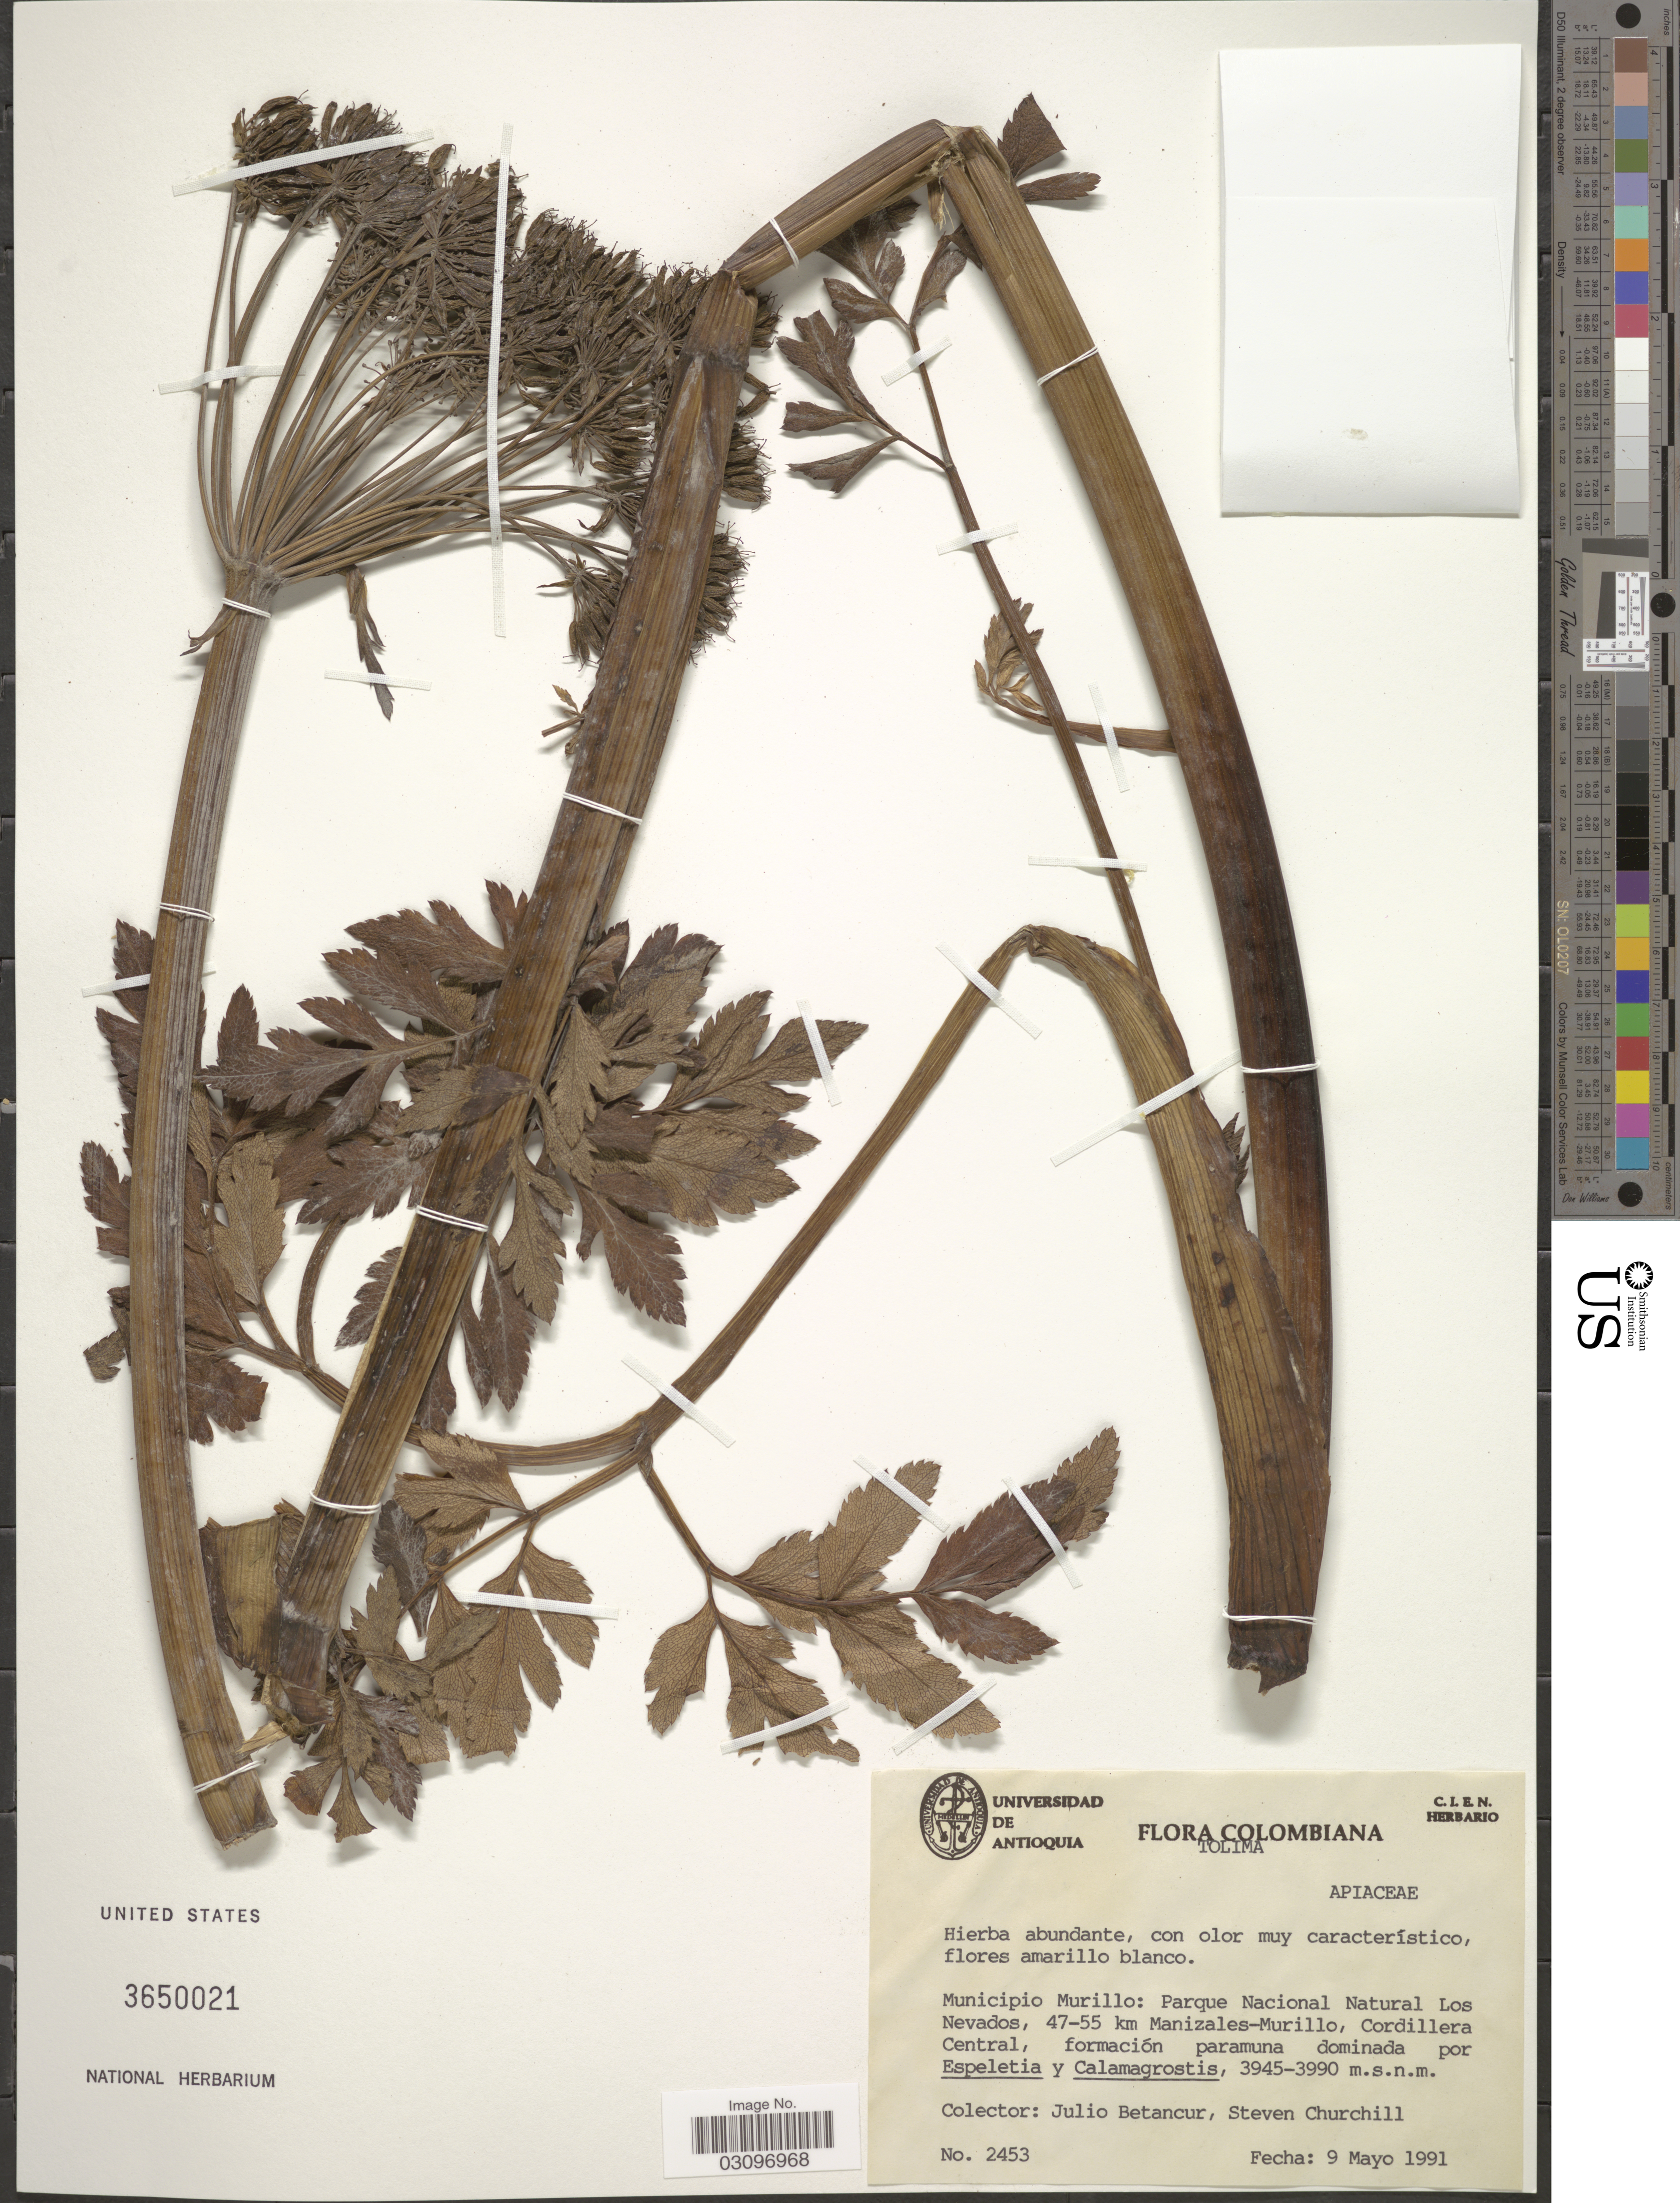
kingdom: Plantae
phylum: Tracheophyta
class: Magnoliopsida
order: Apiales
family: Apiaceae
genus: Myrrhidendron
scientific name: Myrrhidendron sp.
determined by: Mendoza, M.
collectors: J. Betancur & S. Churchill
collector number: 2453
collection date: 1991-05-09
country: Colombia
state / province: Tolima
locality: Municipio Murillo: Parque Nacional Natural Los Nevados, 47-55 km Manizales-Murillo, Cordillera Central.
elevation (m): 3945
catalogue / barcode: US 3650021